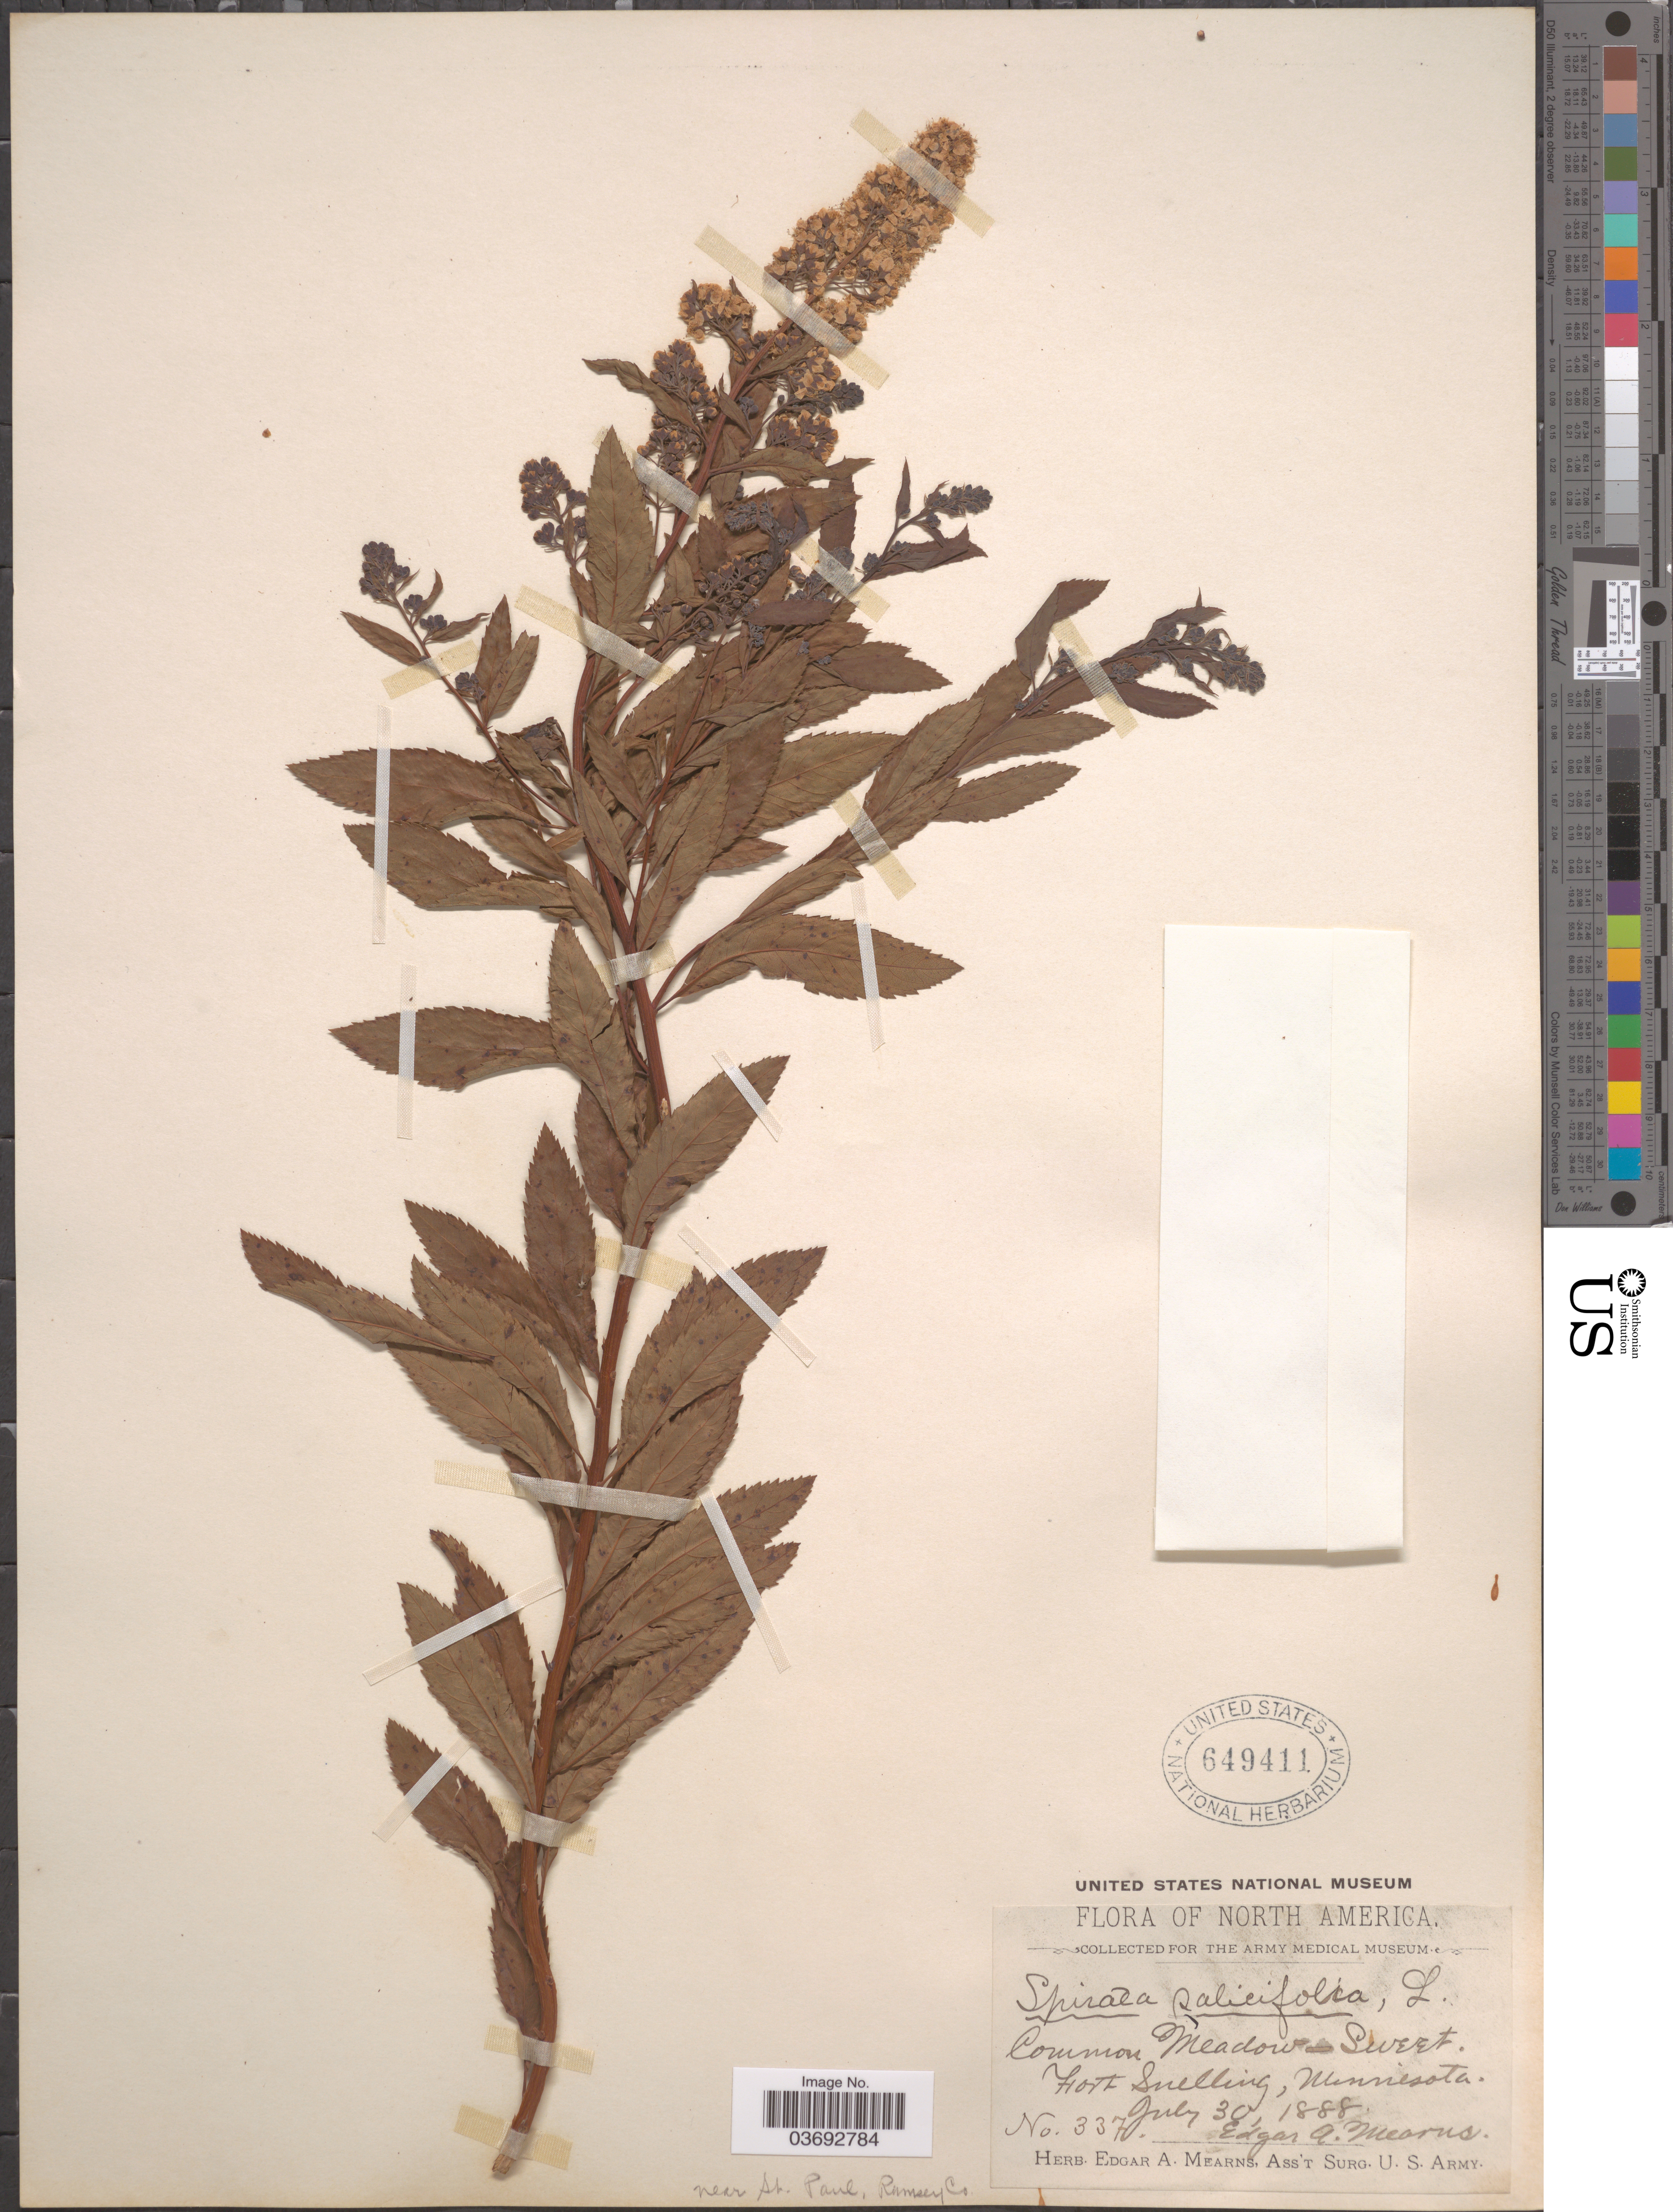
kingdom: Plantae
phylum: Tracheophyta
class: Magnoliopsida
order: Rosales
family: Rosaceae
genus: Spiraea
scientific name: Spiraea salicifolia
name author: L.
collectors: E. A. Mearns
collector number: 337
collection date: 1888-07-30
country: United States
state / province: Minnesota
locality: Fort Snelling. Near St. Paul, Ramsey Co.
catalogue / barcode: US 649411